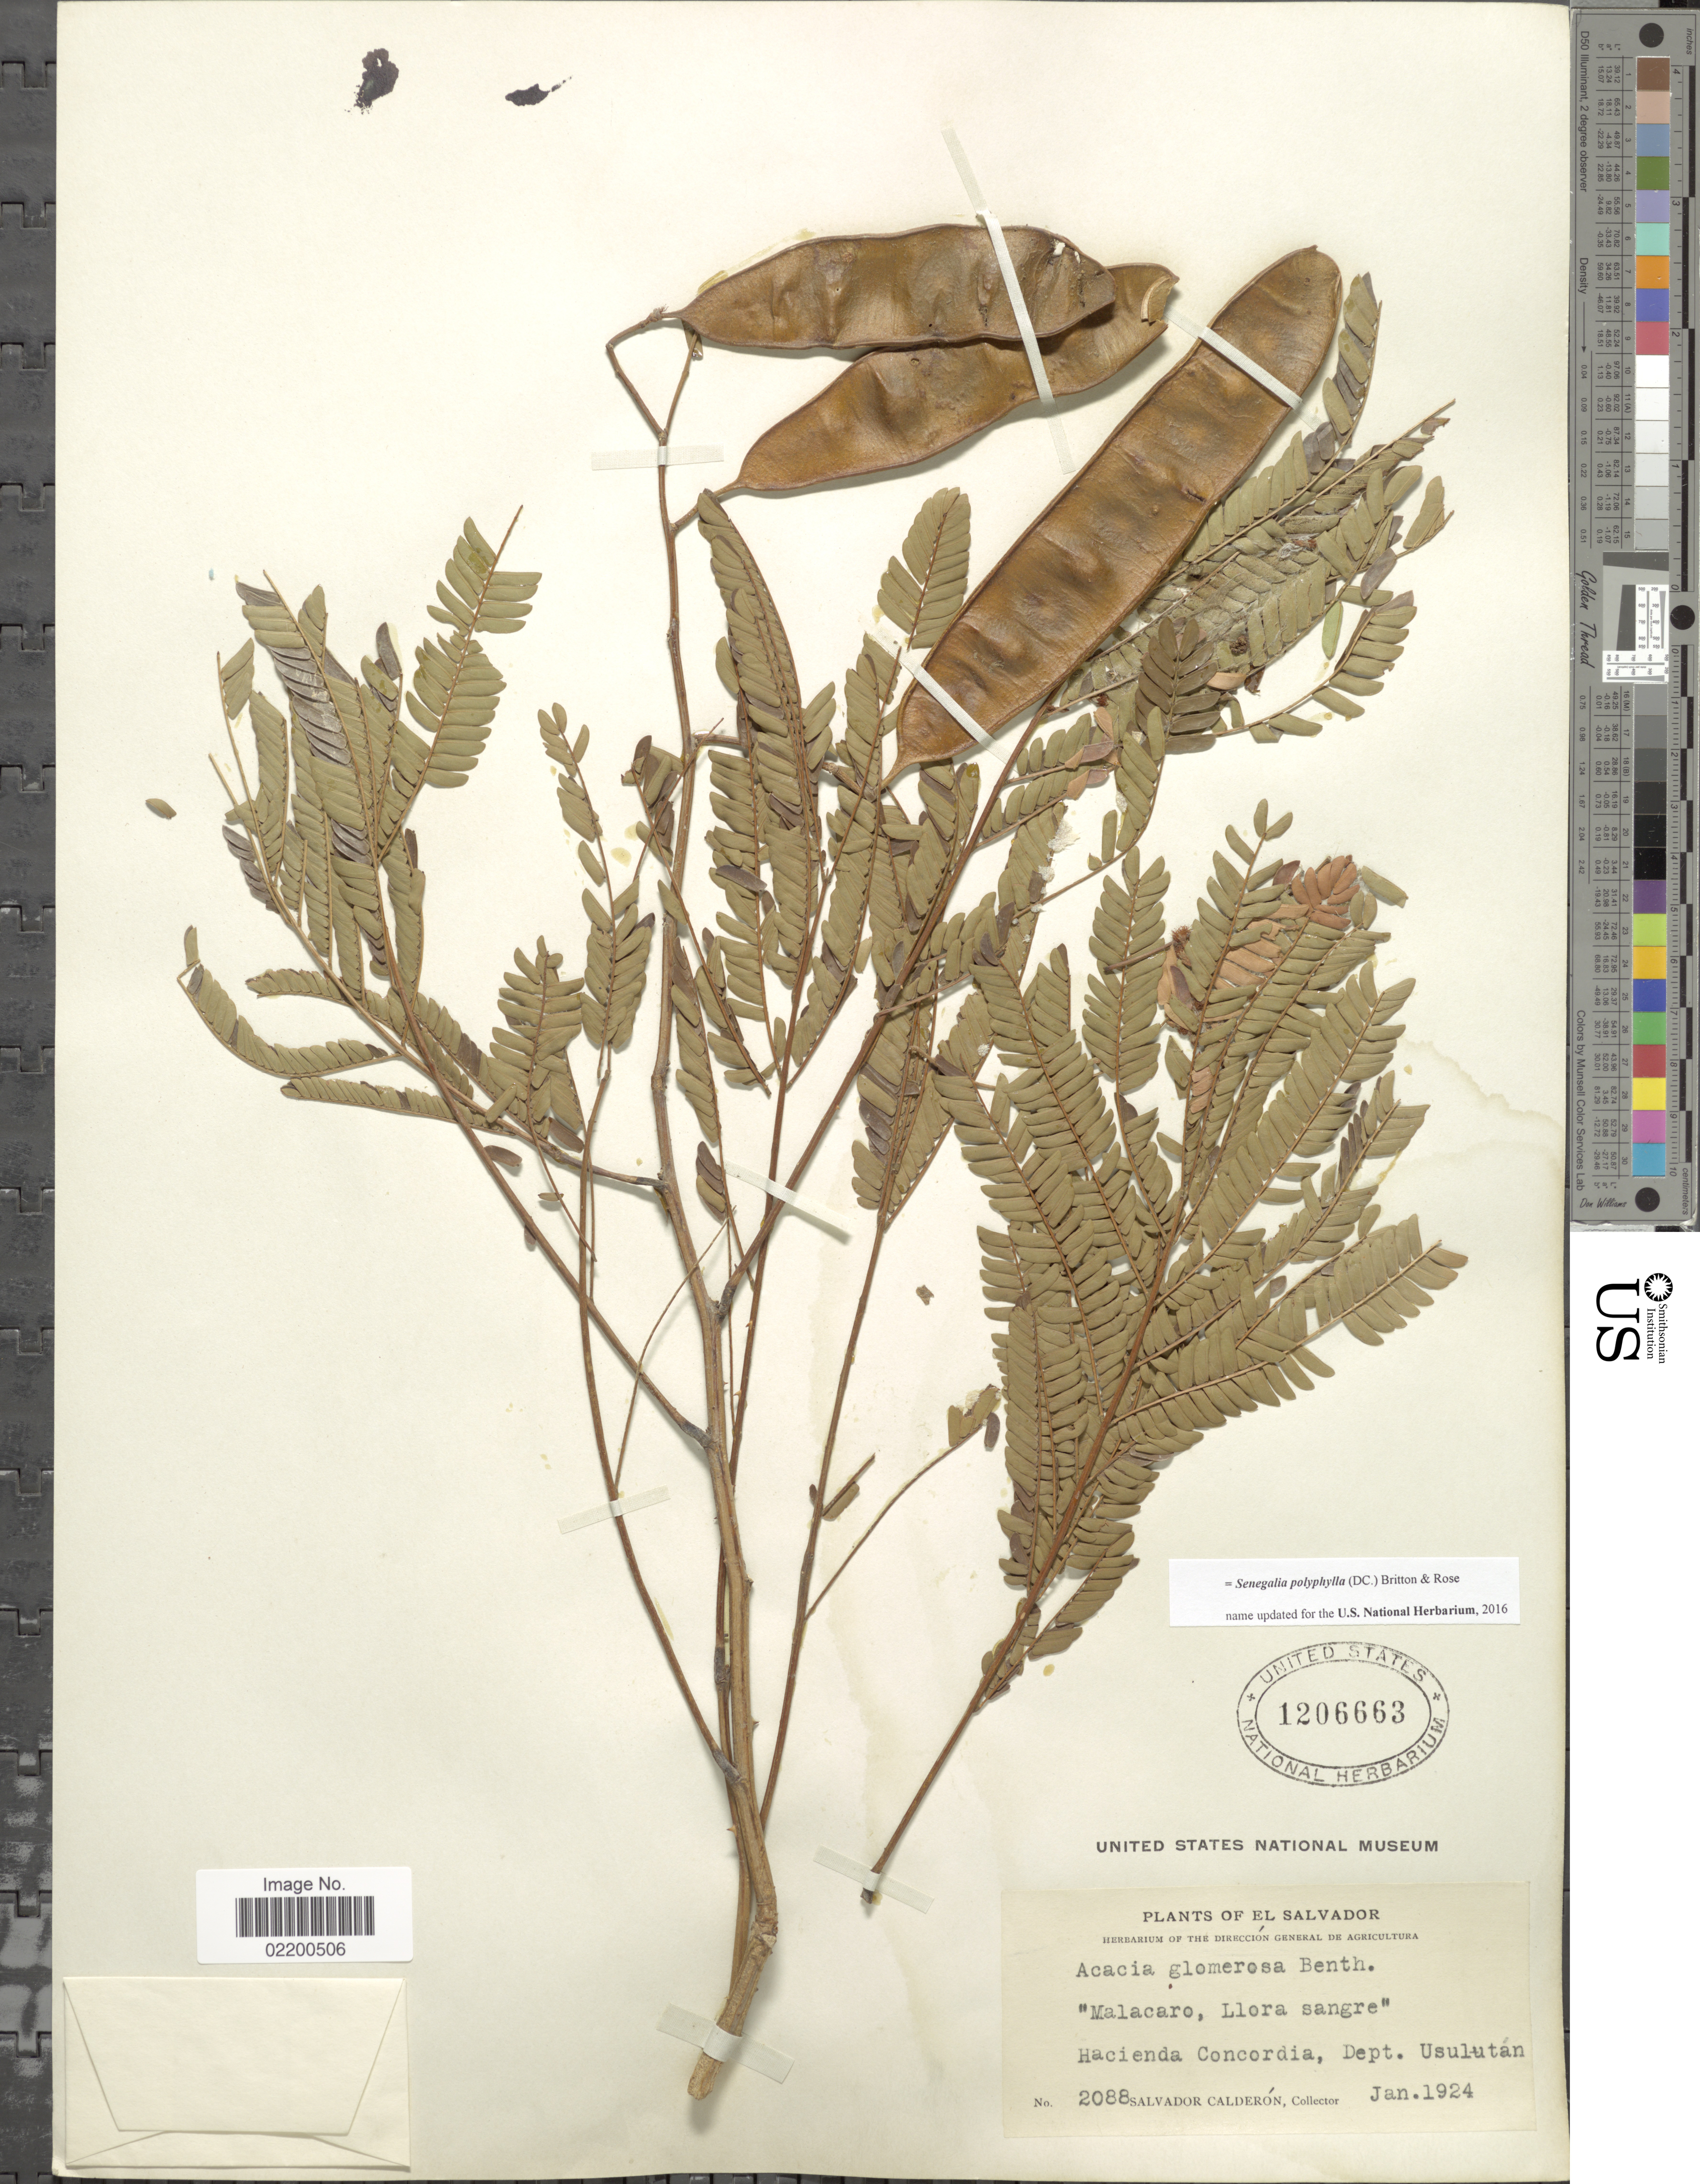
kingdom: Plantae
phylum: Tracheophyta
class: Magnoliopsida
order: Fabales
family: Fabaceae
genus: Senegalia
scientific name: Senegalia polyphylla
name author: (DC.) Britton & Rose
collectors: S. Calderón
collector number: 2088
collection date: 1924-01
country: El Salvador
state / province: Usulután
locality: Hacienda Concordia, Dept. Usulutan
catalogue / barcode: US 1206663